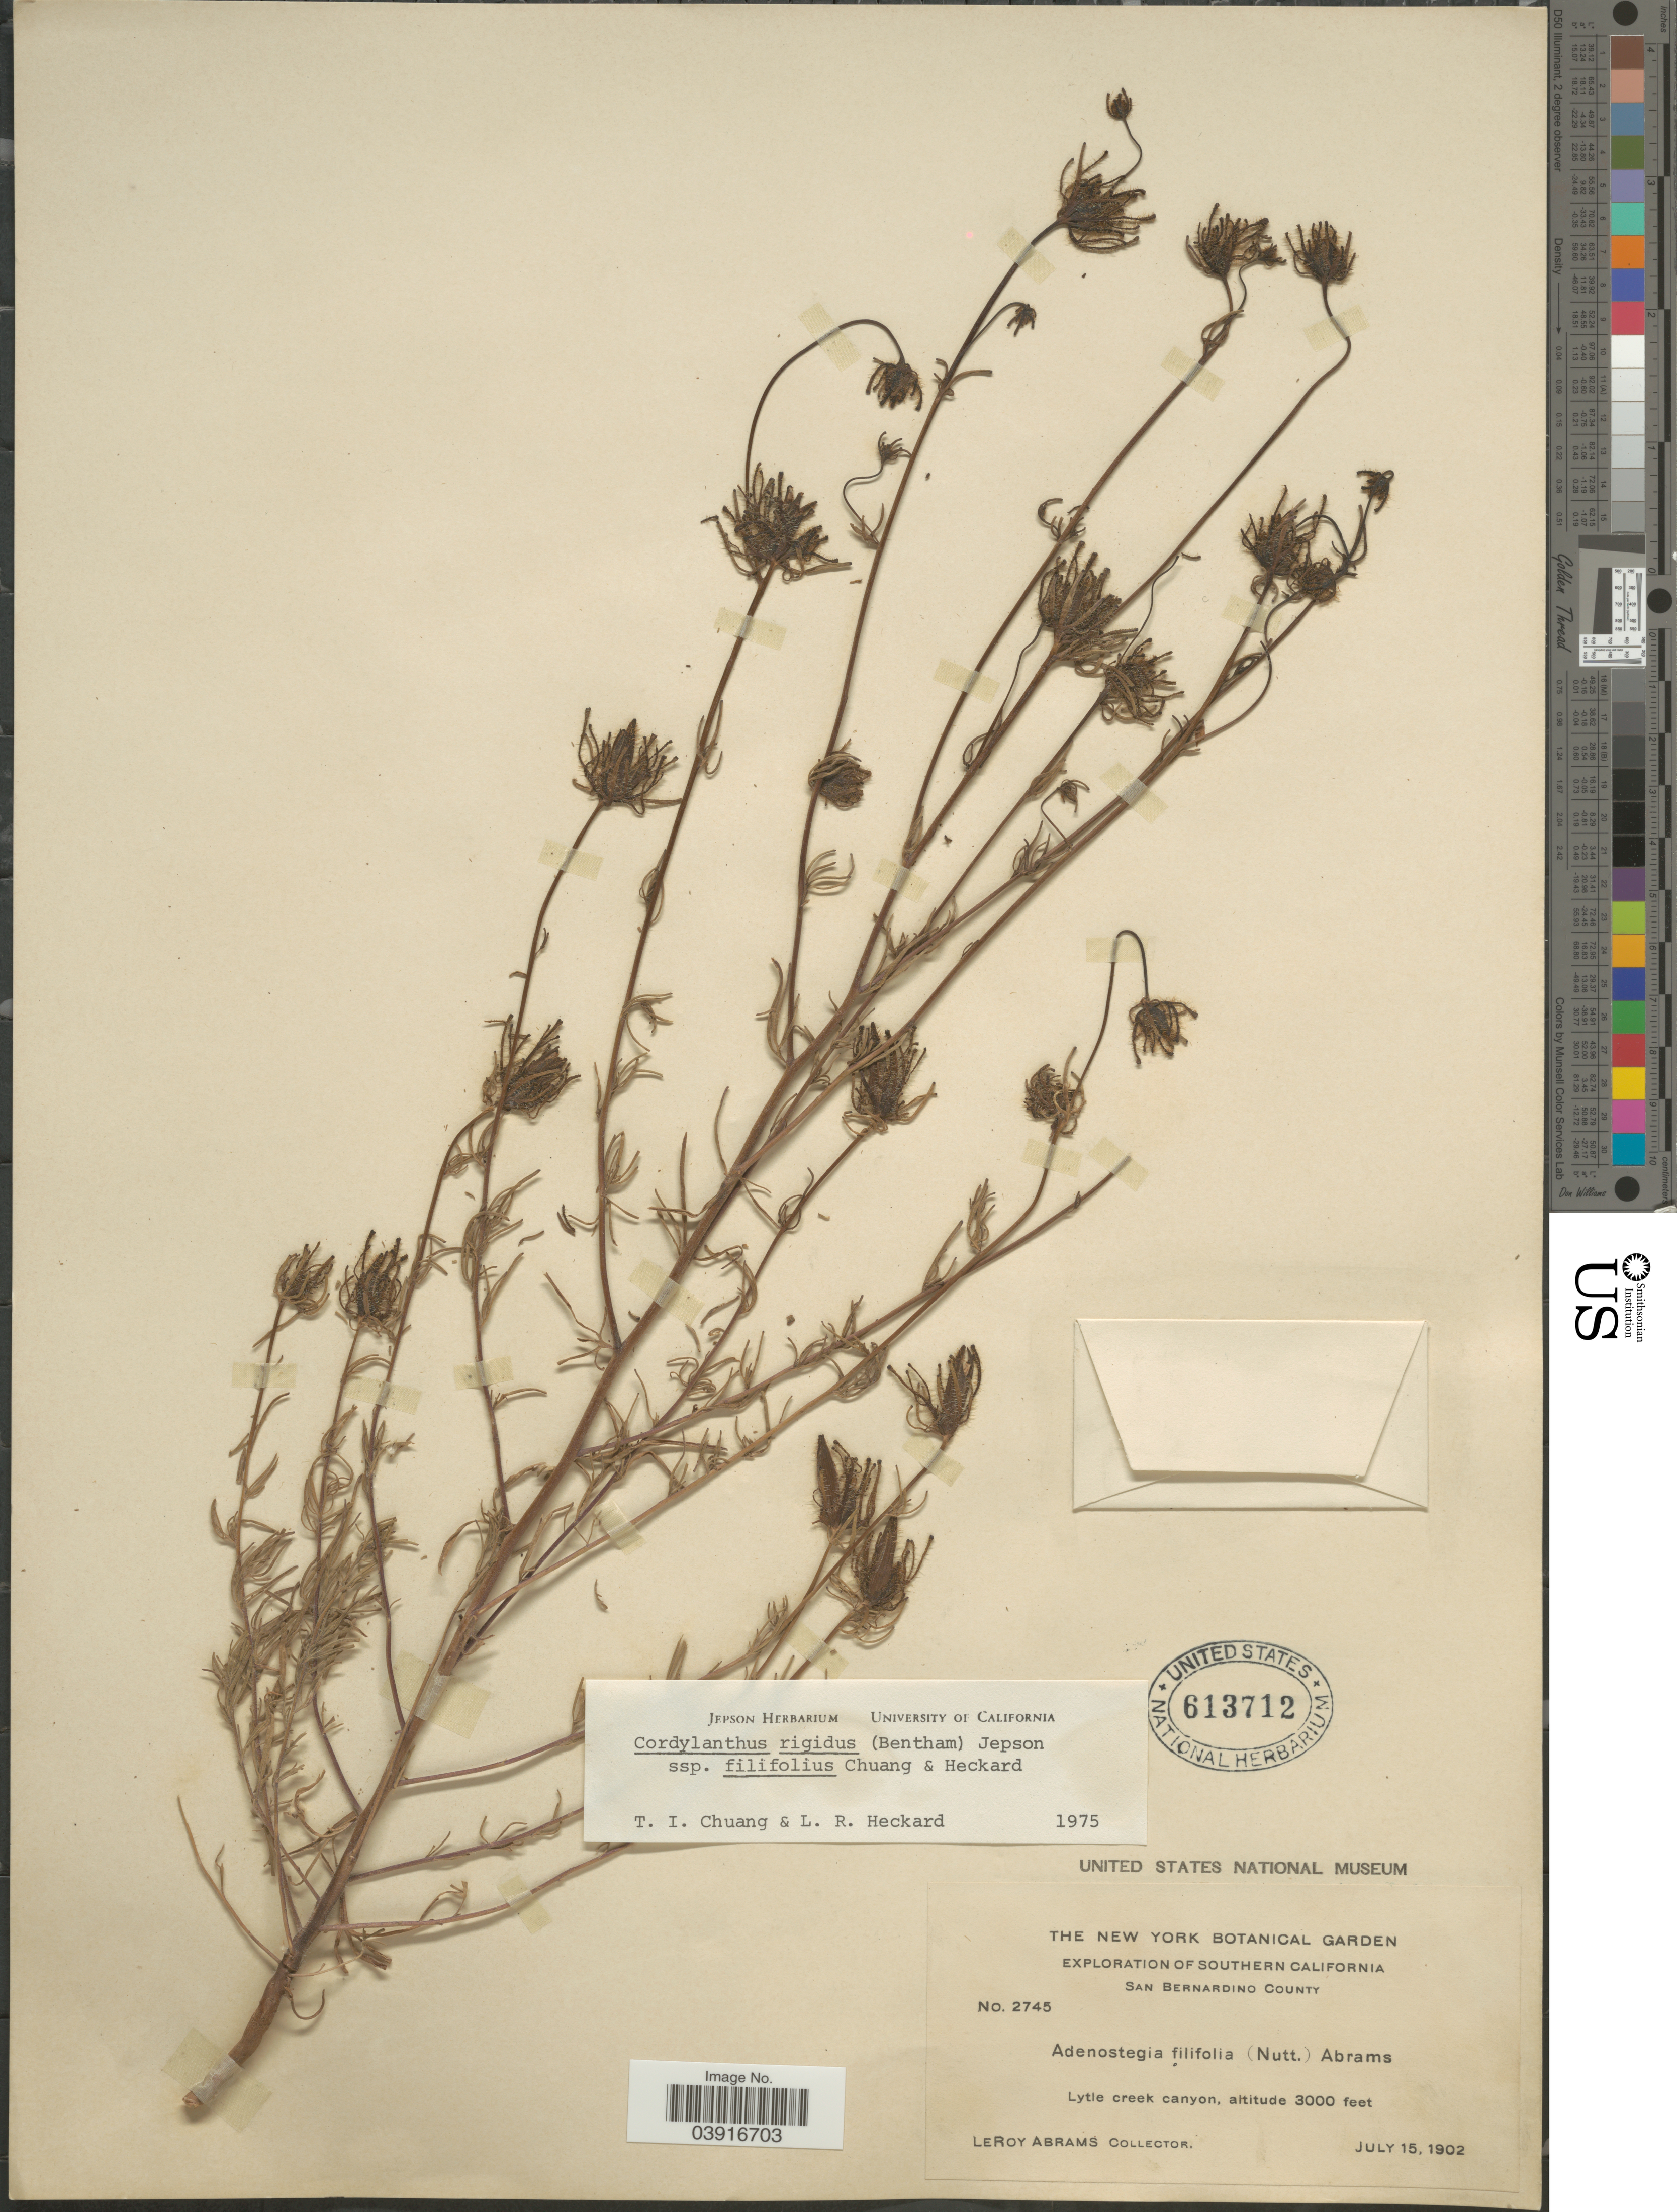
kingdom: Plantae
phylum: Tracheophyta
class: Magnoliopsida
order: Lamiales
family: Orobanchaceae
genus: Cordylanthus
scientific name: Cordylanthus rigidus subsp. filifolius T.I. Chuang & Heckard, ined.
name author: T.I. Chuang & Heckard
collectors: L. Abrams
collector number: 2745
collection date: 1902-07-15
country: United States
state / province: California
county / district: San Bernardino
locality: Southern California. San Bernardino County. Lytle creek canyon.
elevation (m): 914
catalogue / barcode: US 613712